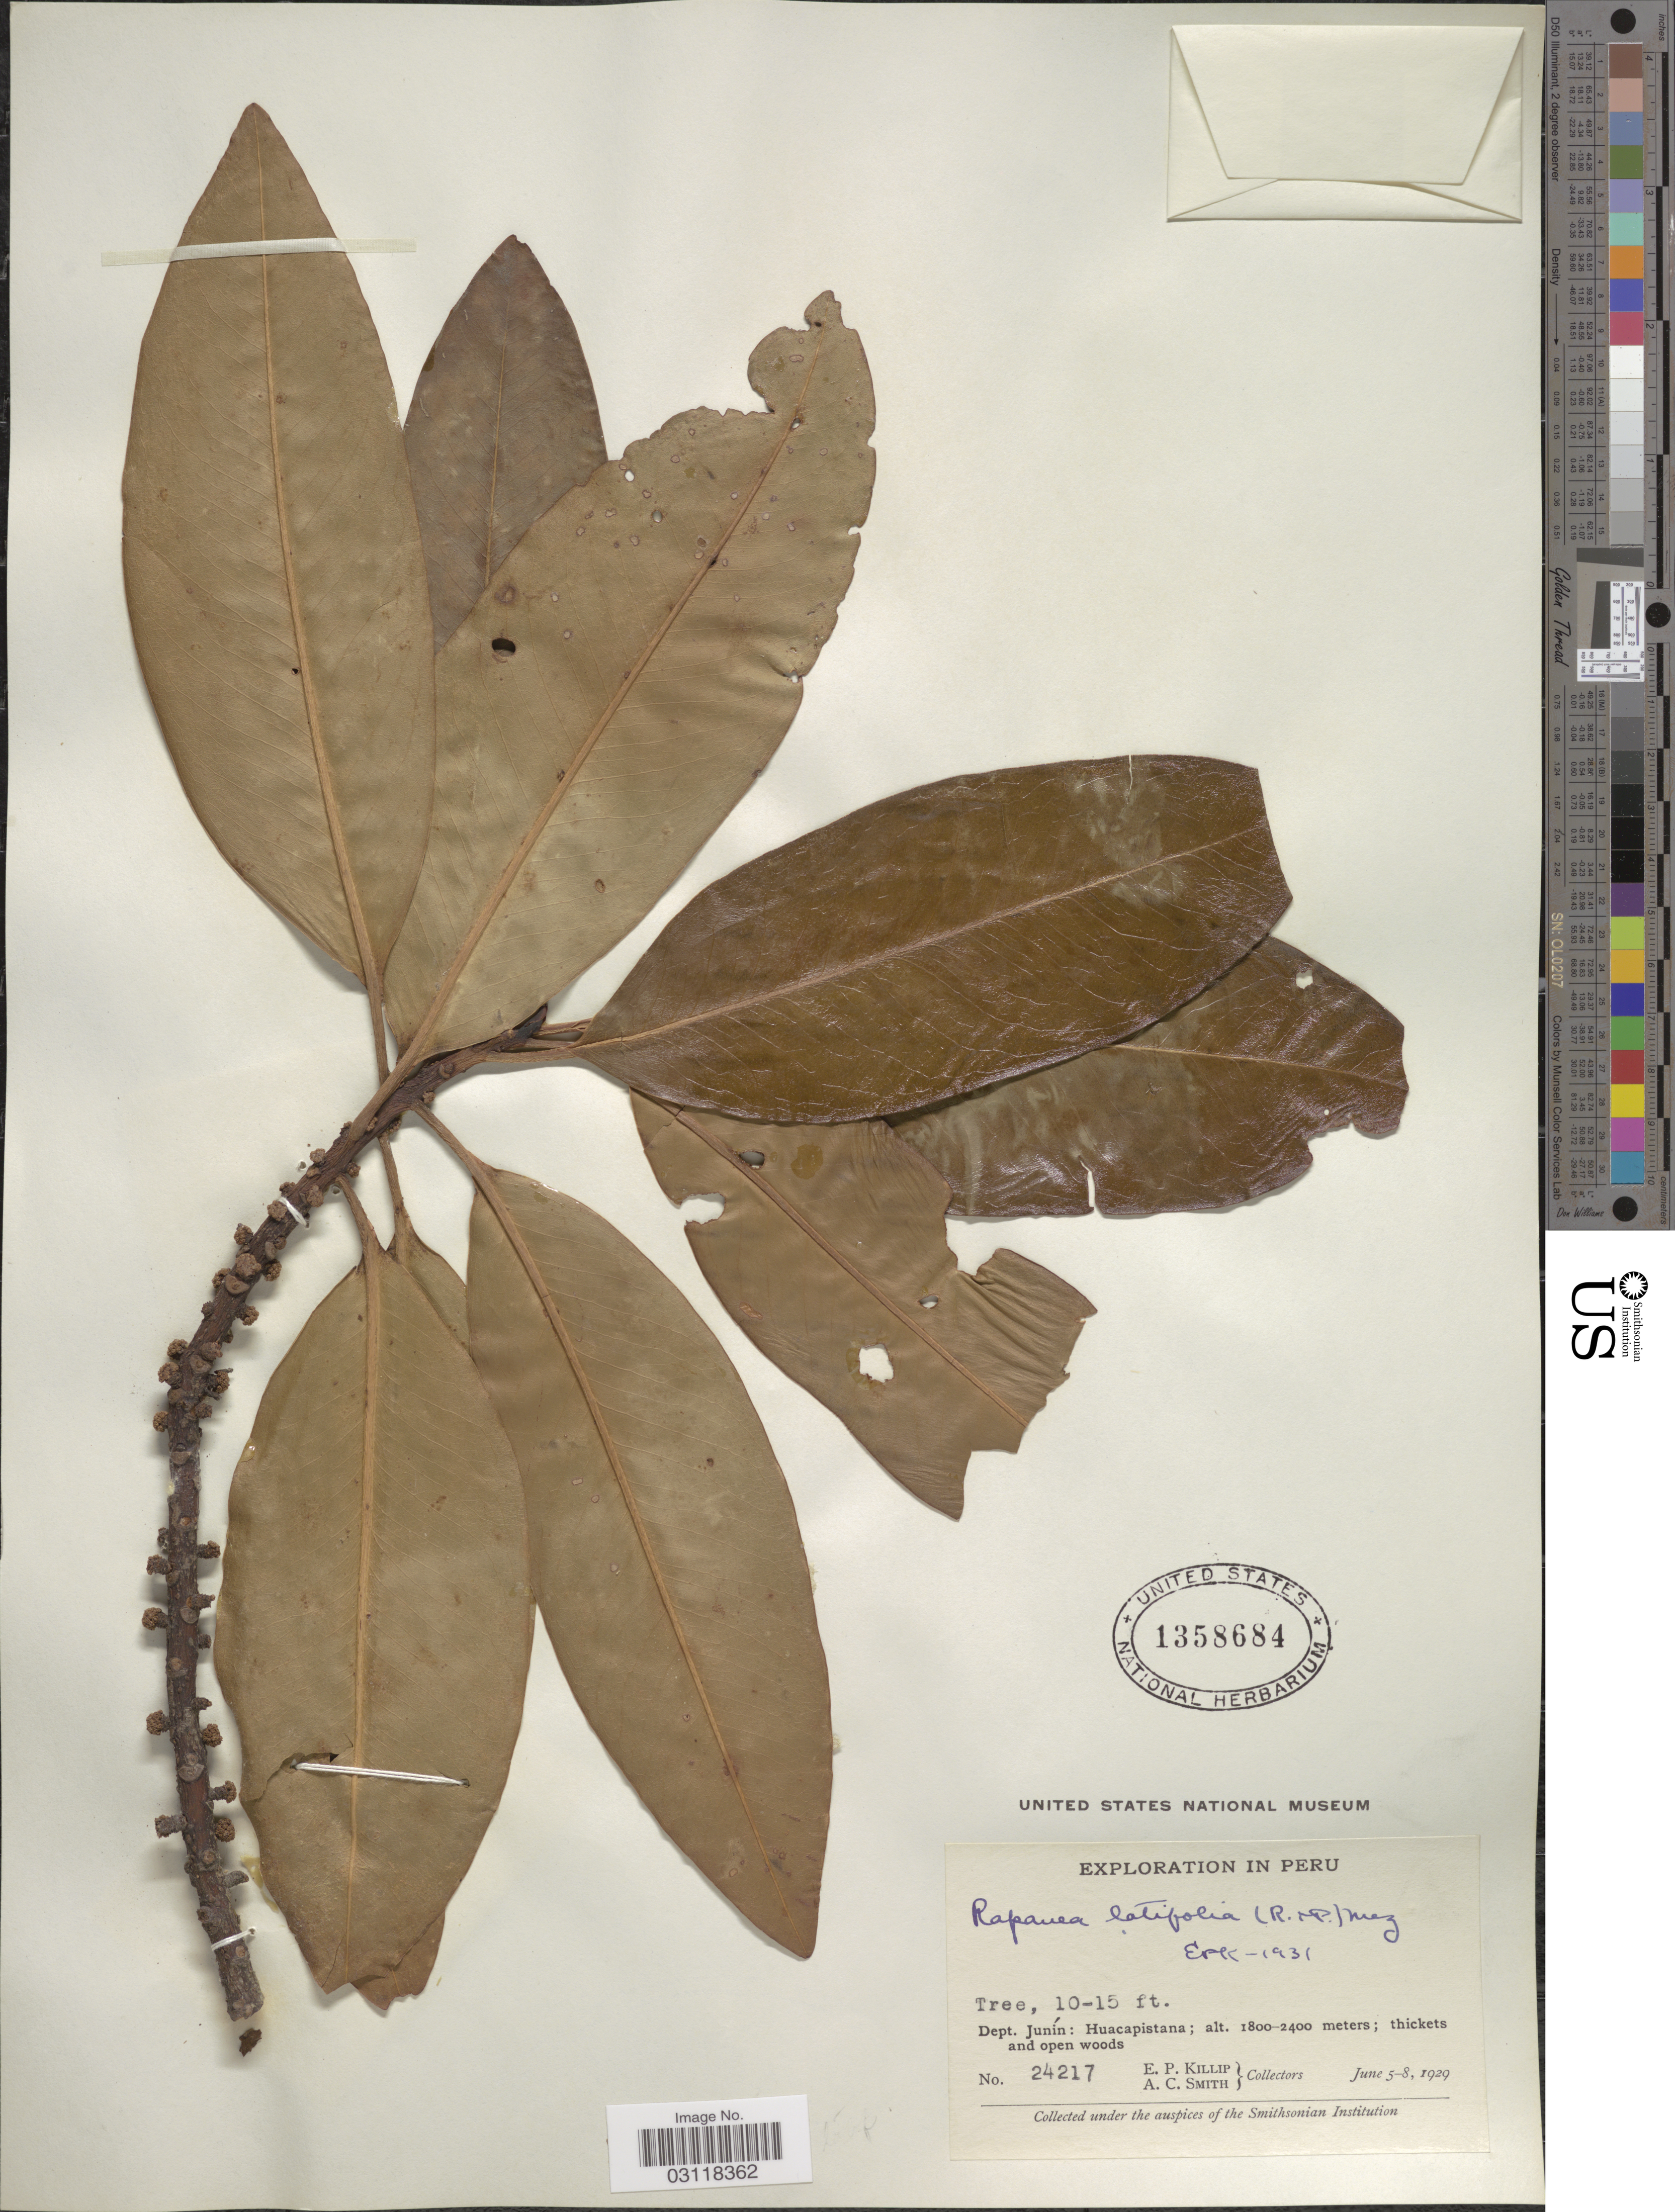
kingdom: Plantae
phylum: Tracheophyta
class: Magnoliopsida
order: Ericales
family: Primulaceae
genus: Rapanea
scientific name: Rapanea latifolia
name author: (Ruiz & Pav.) Mez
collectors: E. P. Killip & A. C. Smith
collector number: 24217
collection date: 1929-06-05/1929-06-08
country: Peru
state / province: Junín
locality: Dept. Junín: Huacapistana.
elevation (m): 1800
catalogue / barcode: US 1358684